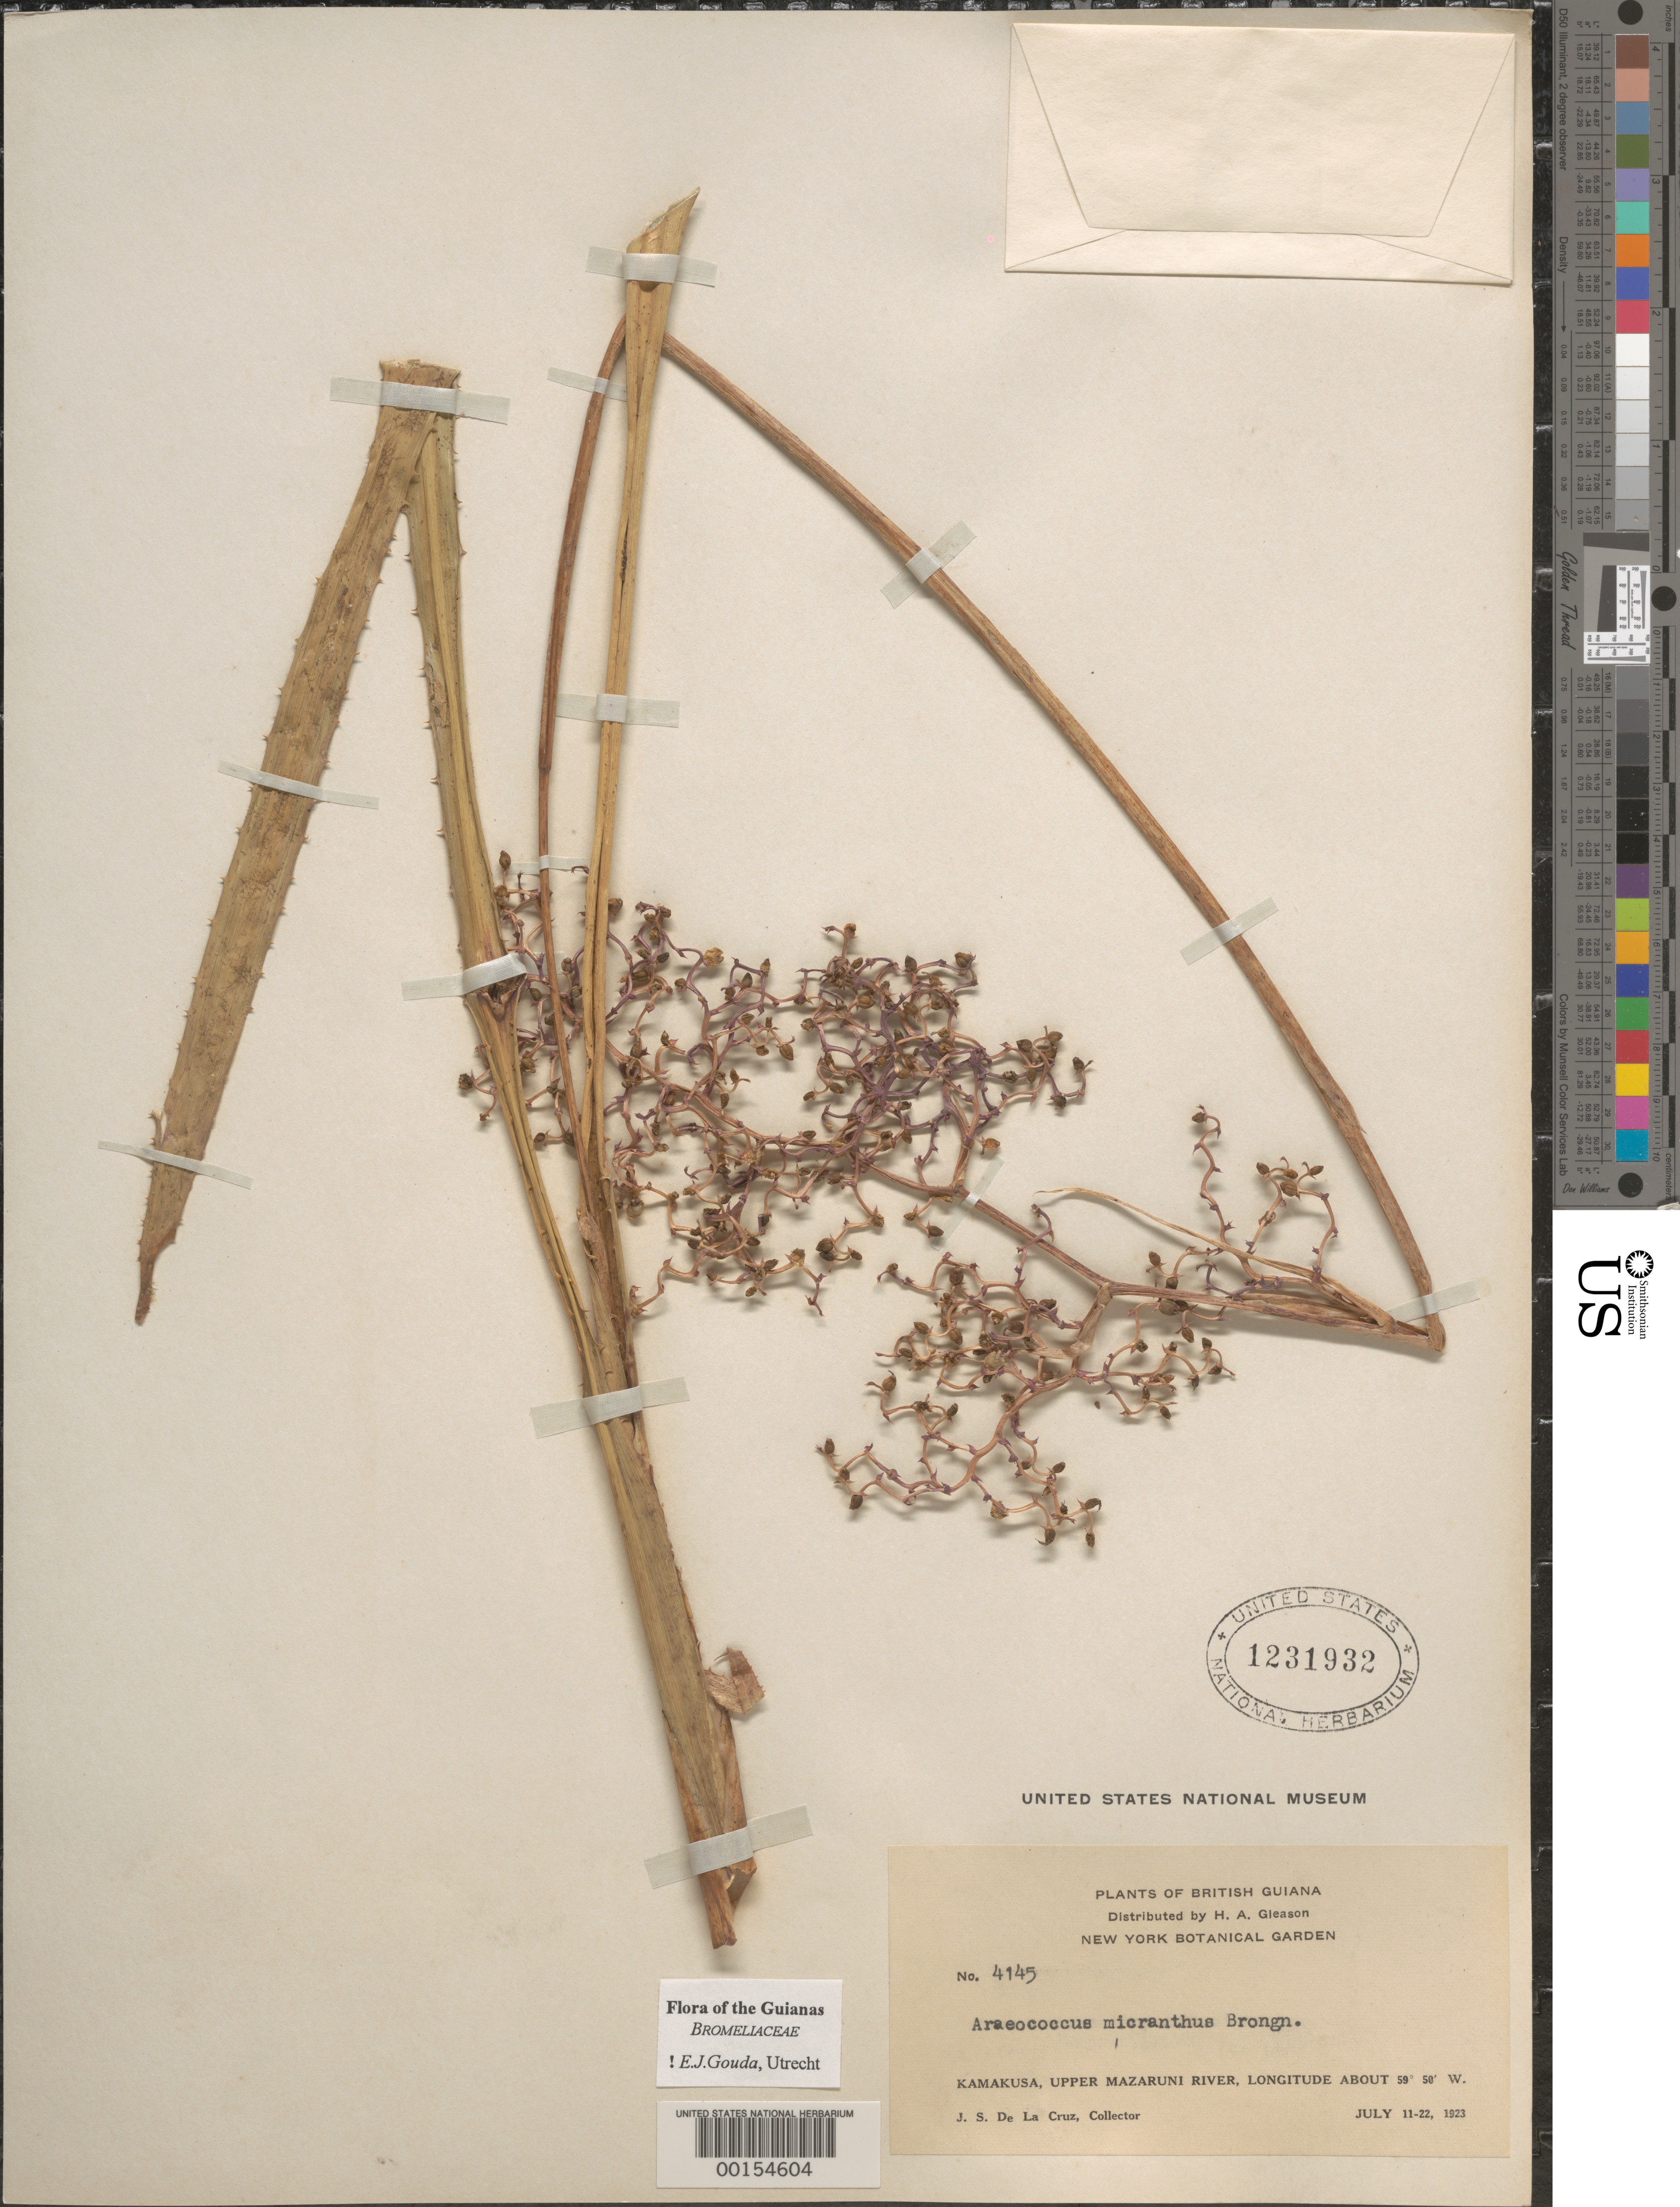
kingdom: Plantae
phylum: Tracheophyta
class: Liliopsida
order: Poales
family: Bromeliaceae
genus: Araeococcus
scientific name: Araeococcus micranthus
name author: Brongn.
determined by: Gouda, E. J.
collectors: J. S. de la Cruz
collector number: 4145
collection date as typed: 11-Jul-23 to 22-Jul-23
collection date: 1923-07-11/1923-07-22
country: Guyana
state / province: Cuyuni-Mazaruni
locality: Kamakusa, Upper Mazaruni R.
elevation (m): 100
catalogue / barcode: US 1231932